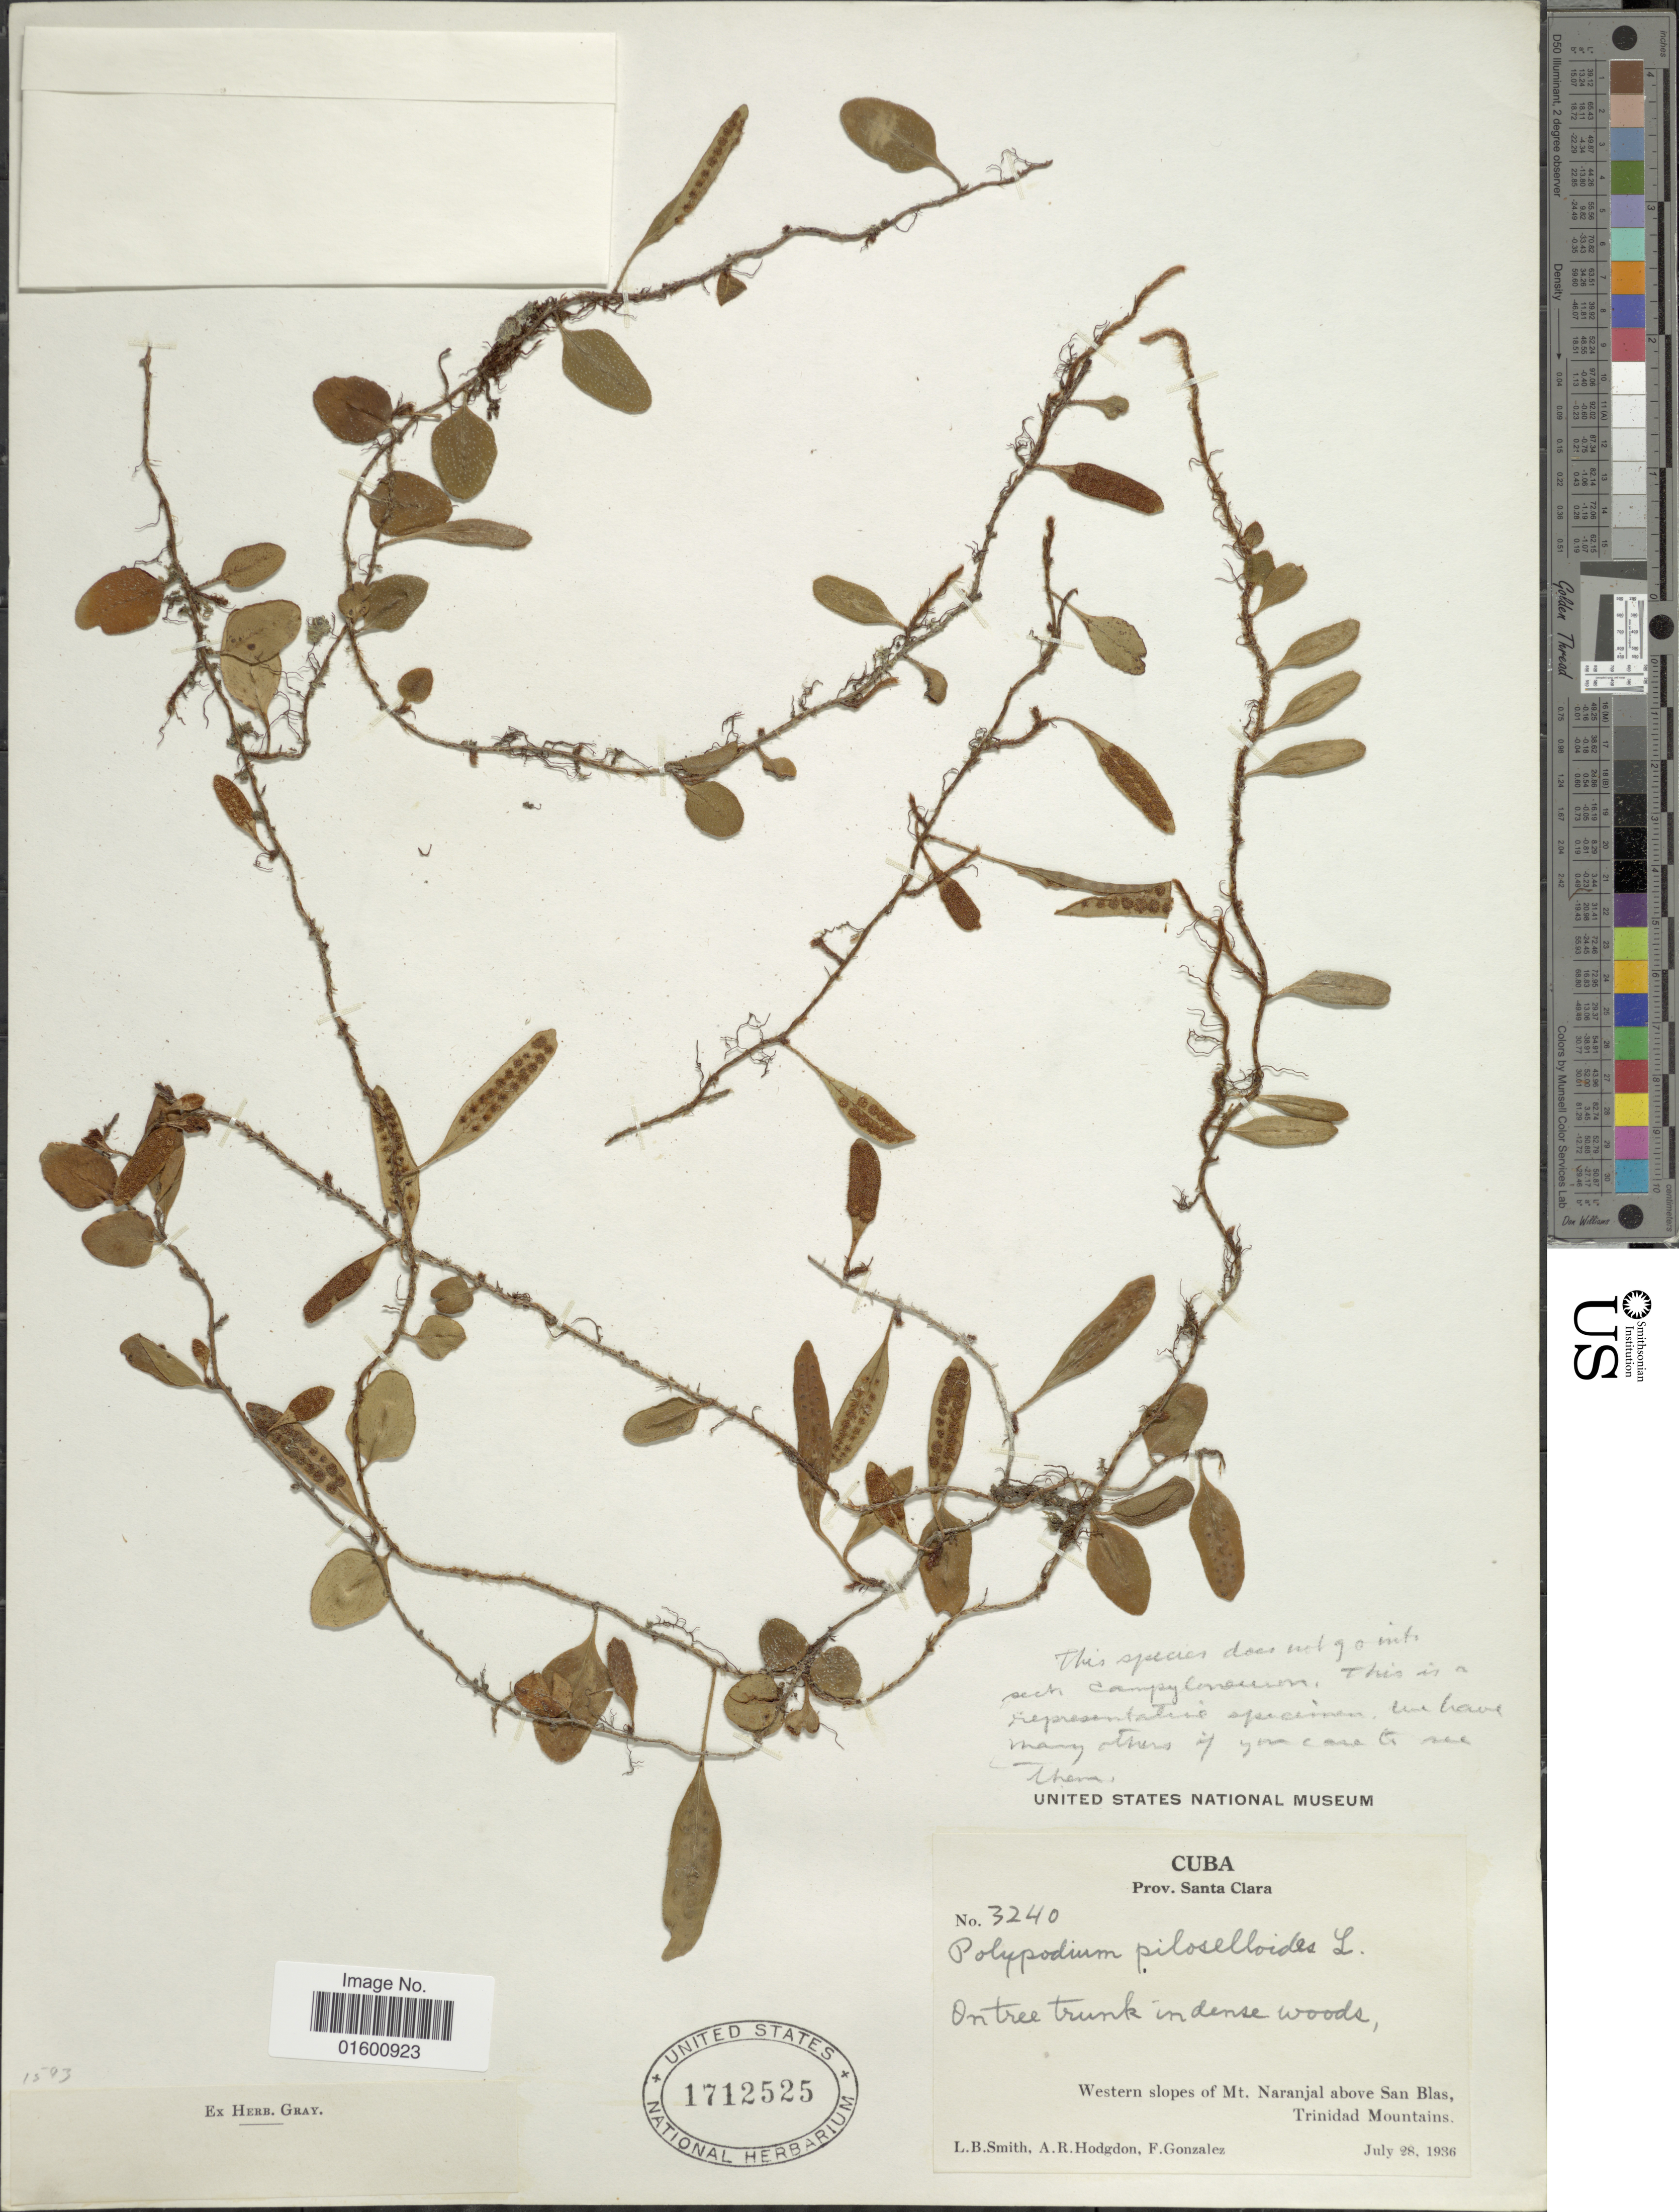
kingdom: Plantae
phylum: Tracheophyta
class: Polypodiopsida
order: Polypodiales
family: Polypodiaceae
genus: Microgramma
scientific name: Microgramma piloselloides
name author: (L.) Copel.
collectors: L. Smith, A. R. Hodgdon & F. Gonzalez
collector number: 3240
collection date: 1936-07-28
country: Cuba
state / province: Las Villas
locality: Prov. Santa Clara, Western slope of Mt. Naranjal above San Blas, Trinidad Mountains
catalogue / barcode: US 1712525